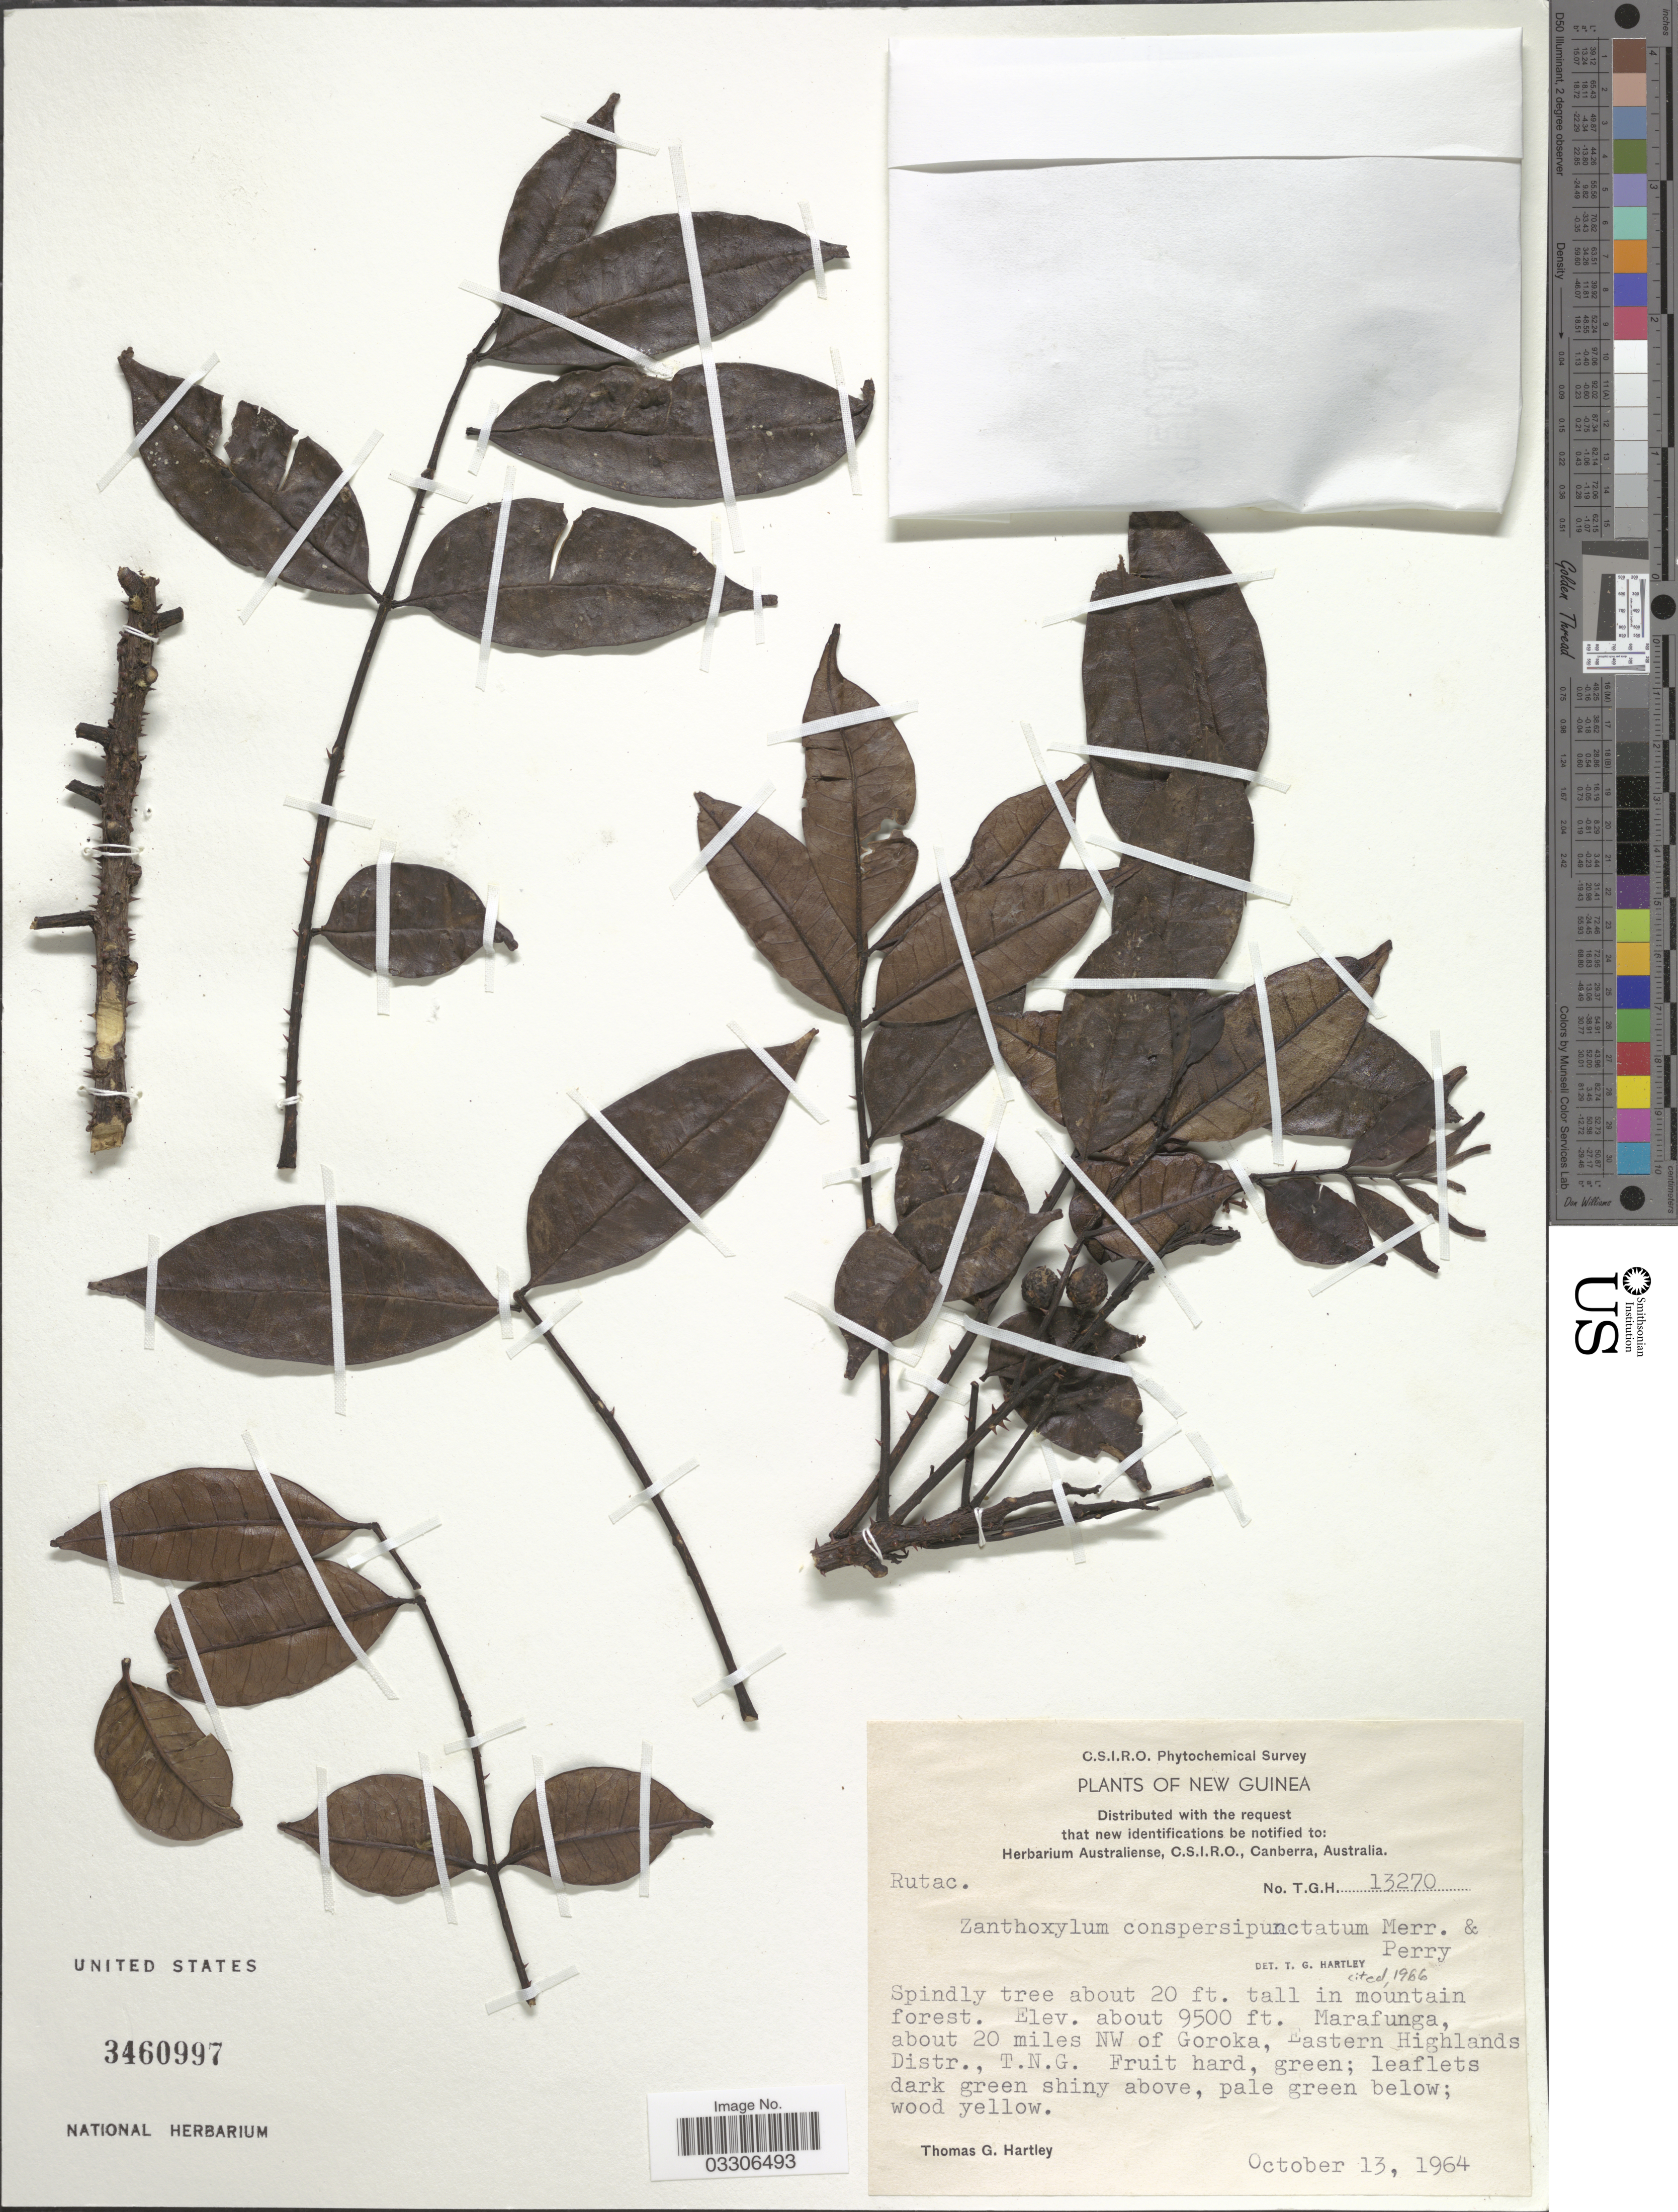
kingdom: Plantae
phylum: Tracheophyta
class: Magnoliopsida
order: Sapindales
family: Rutaceae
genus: Zanthoxylum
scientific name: Zanthoxylum conspersipunctatum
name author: Merr. & L.M. Perry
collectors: T. G. Hartley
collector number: T.G.H. 13270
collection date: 1964-10-13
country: Papua New Guinea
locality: New Guinea. Marafunga, about 20 miles NW of Goroka, Eastern Highlands Distr., T.N.G.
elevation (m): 2896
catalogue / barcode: US 3460997